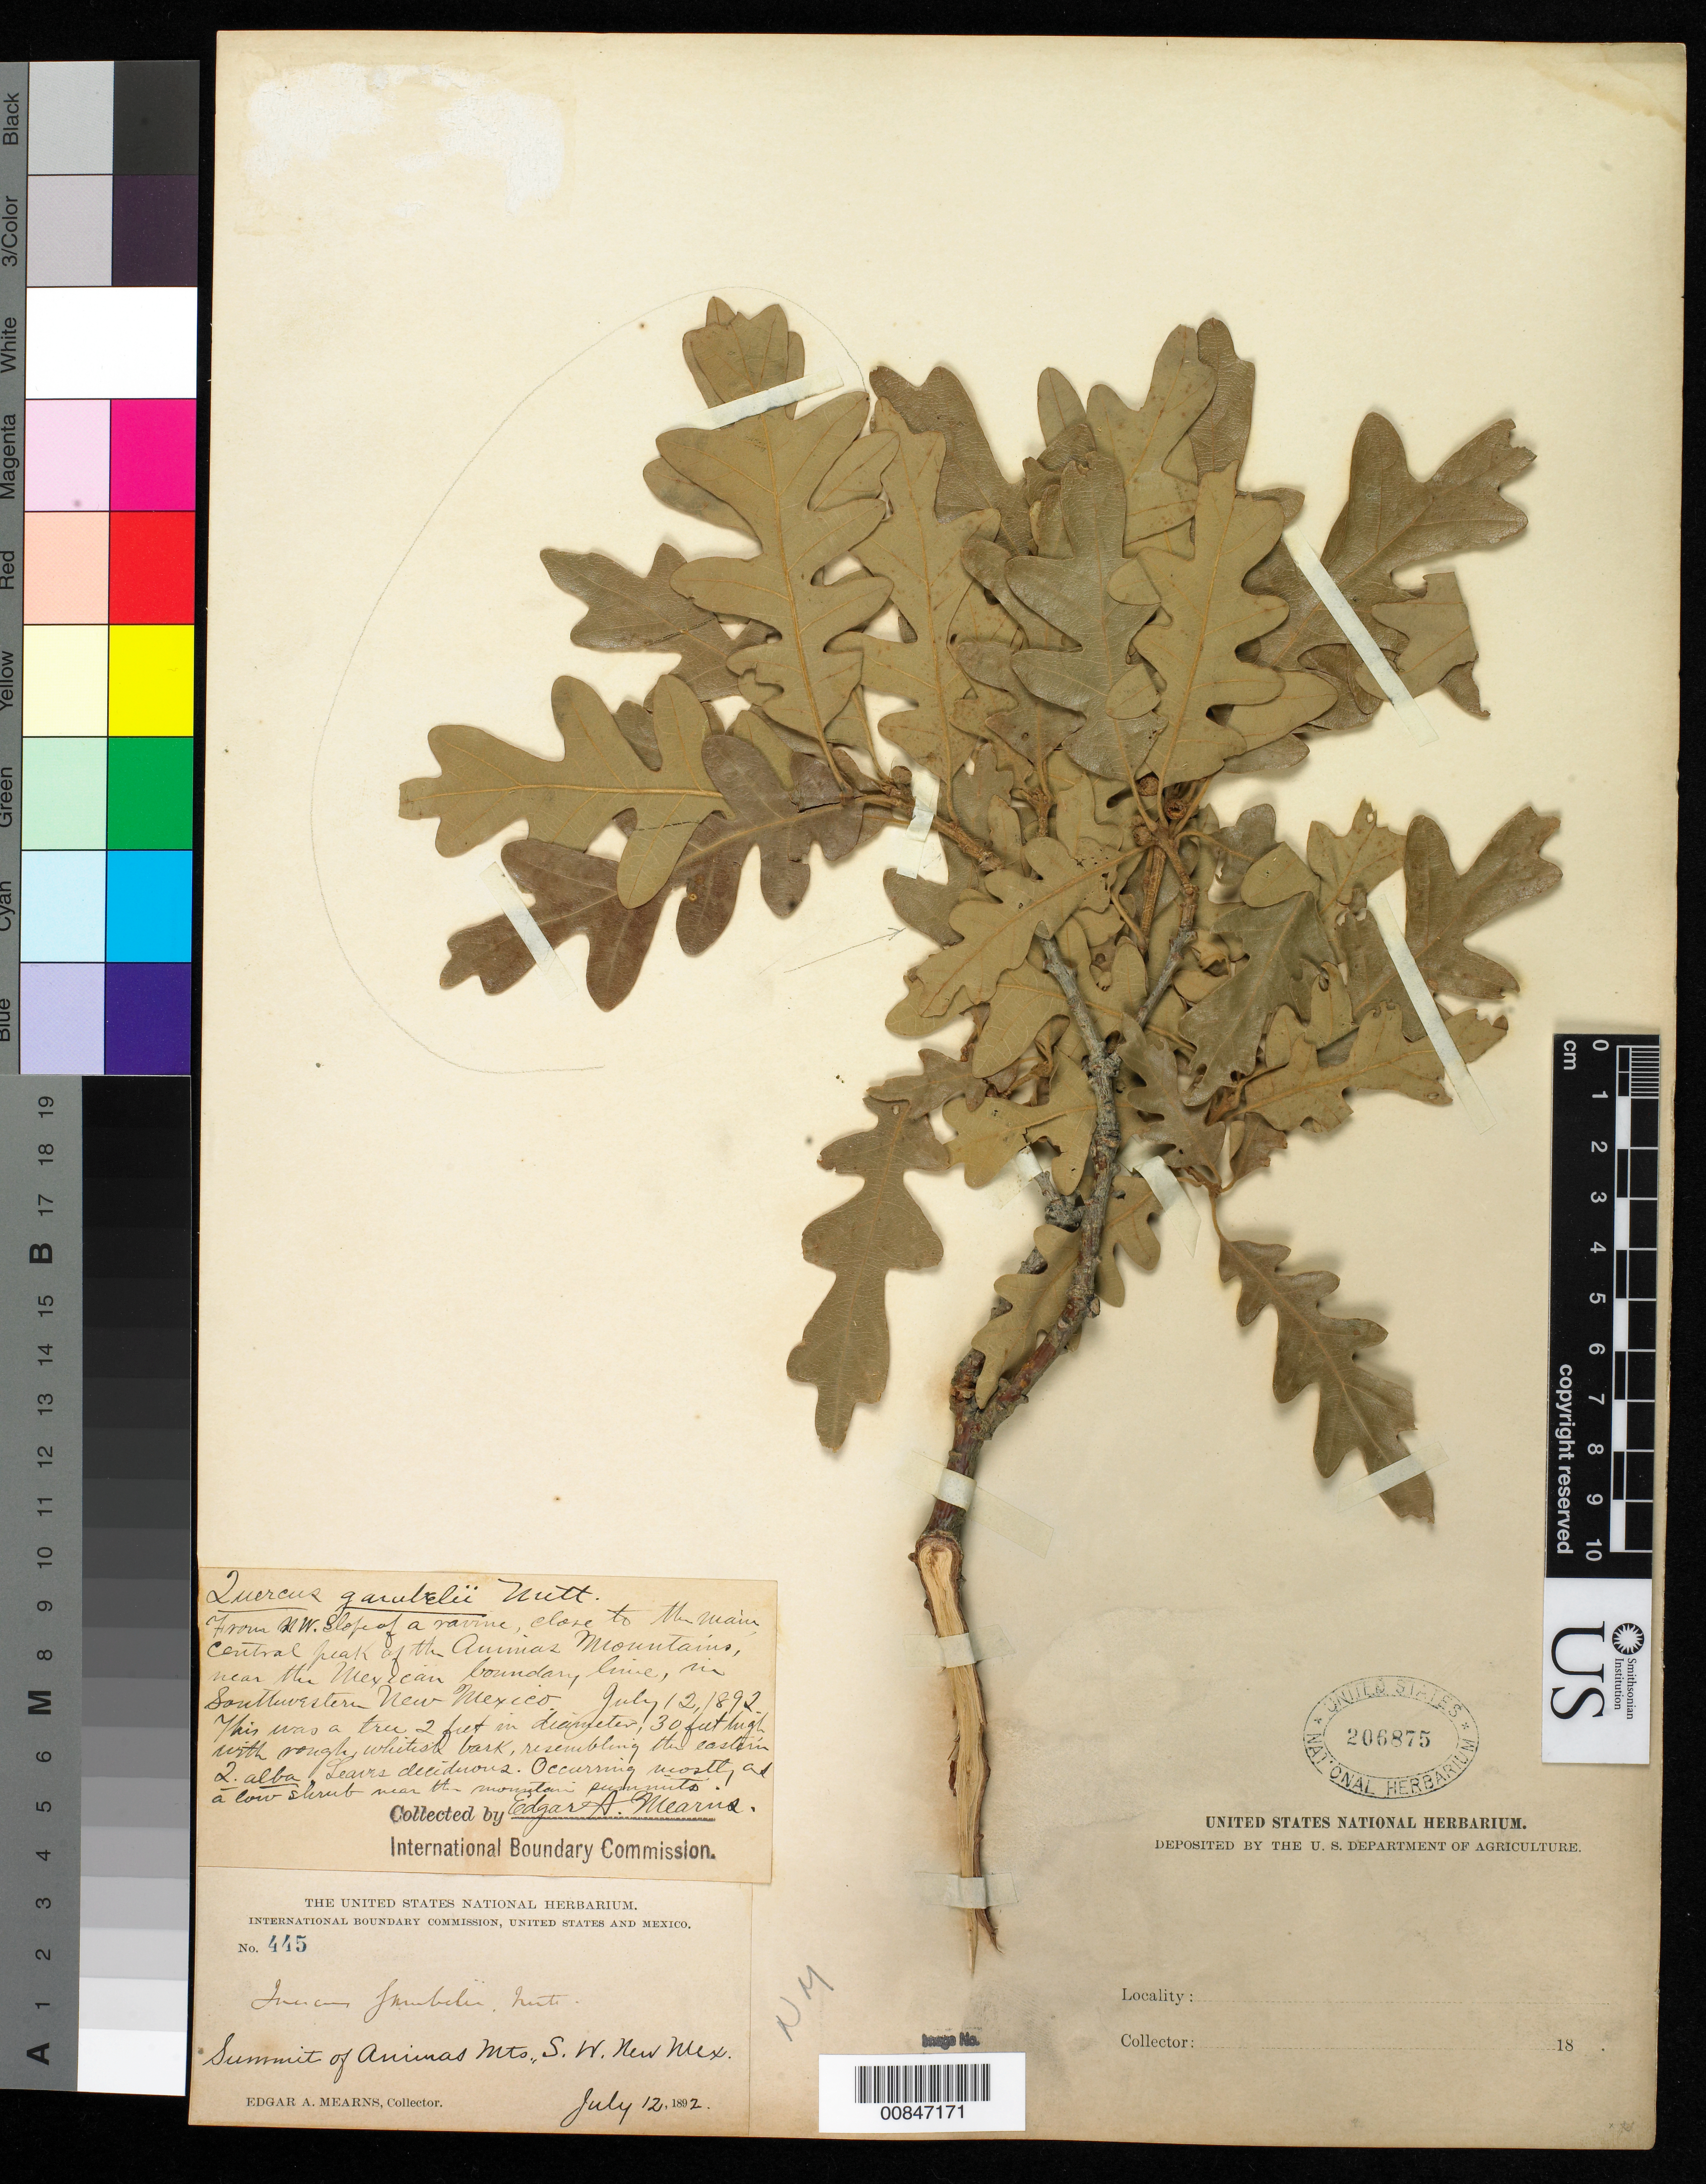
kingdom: Plantae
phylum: Tracheophyta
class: Magnoliopsida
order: Fagales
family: Fagaceae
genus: Quercus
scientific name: Quercus gambelii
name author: Nutt.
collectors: E. A. Mearns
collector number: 445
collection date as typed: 12 Jul 1892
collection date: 1892-07-12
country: United States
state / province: New Mexico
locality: Summit of Animas Mts., SW New Mexico. From NW slope of a ravine, close to the main central peak.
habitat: Slope of a ravine.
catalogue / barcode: US 206875